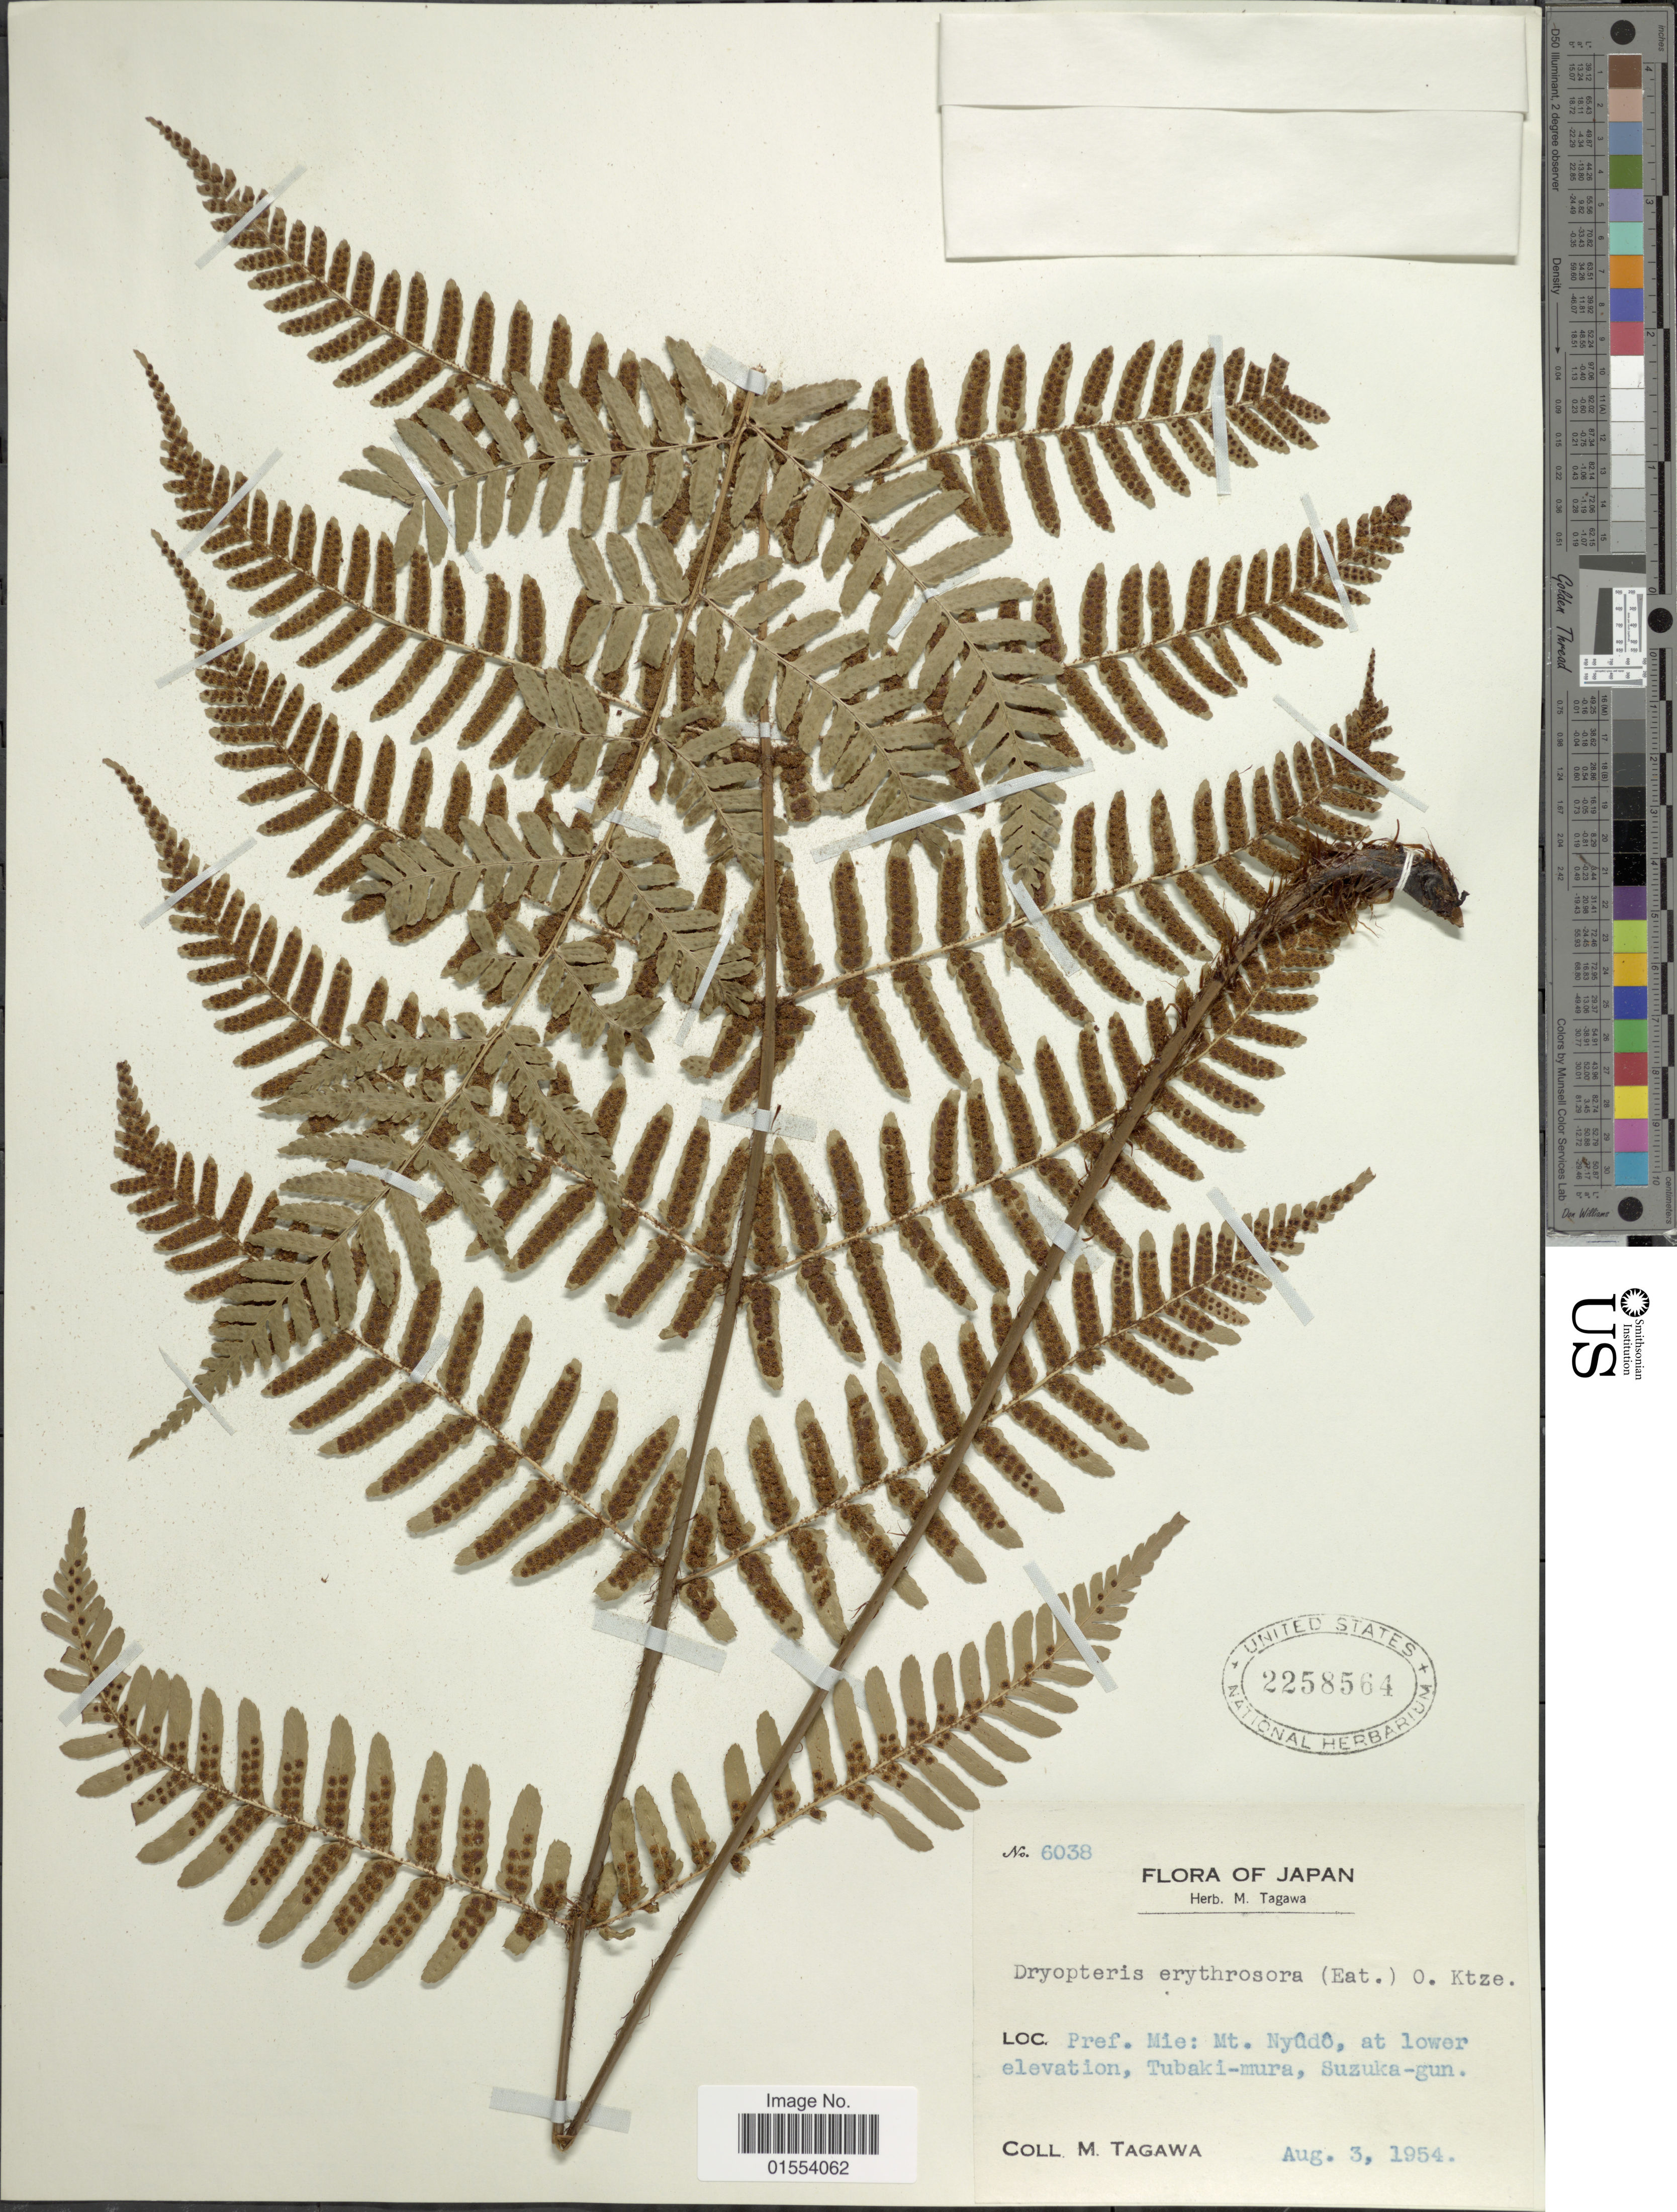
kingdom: Plantae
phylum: Tracheophyta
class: Polypodiopsida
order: Polypodiales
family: Dryopteridaceae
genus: Dryopteris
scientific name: Dryopteris erythrosora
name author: (D.C. Eaton) Kuntze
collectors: M. Tagawa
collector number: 6038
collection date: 1954-08-03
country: Japan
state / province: Mie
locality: Japan, Pref. Mie: Mt. Nyudo, at lower elevation, Tubaki-mura, Suzuka-gun.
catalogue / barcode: US 2258564